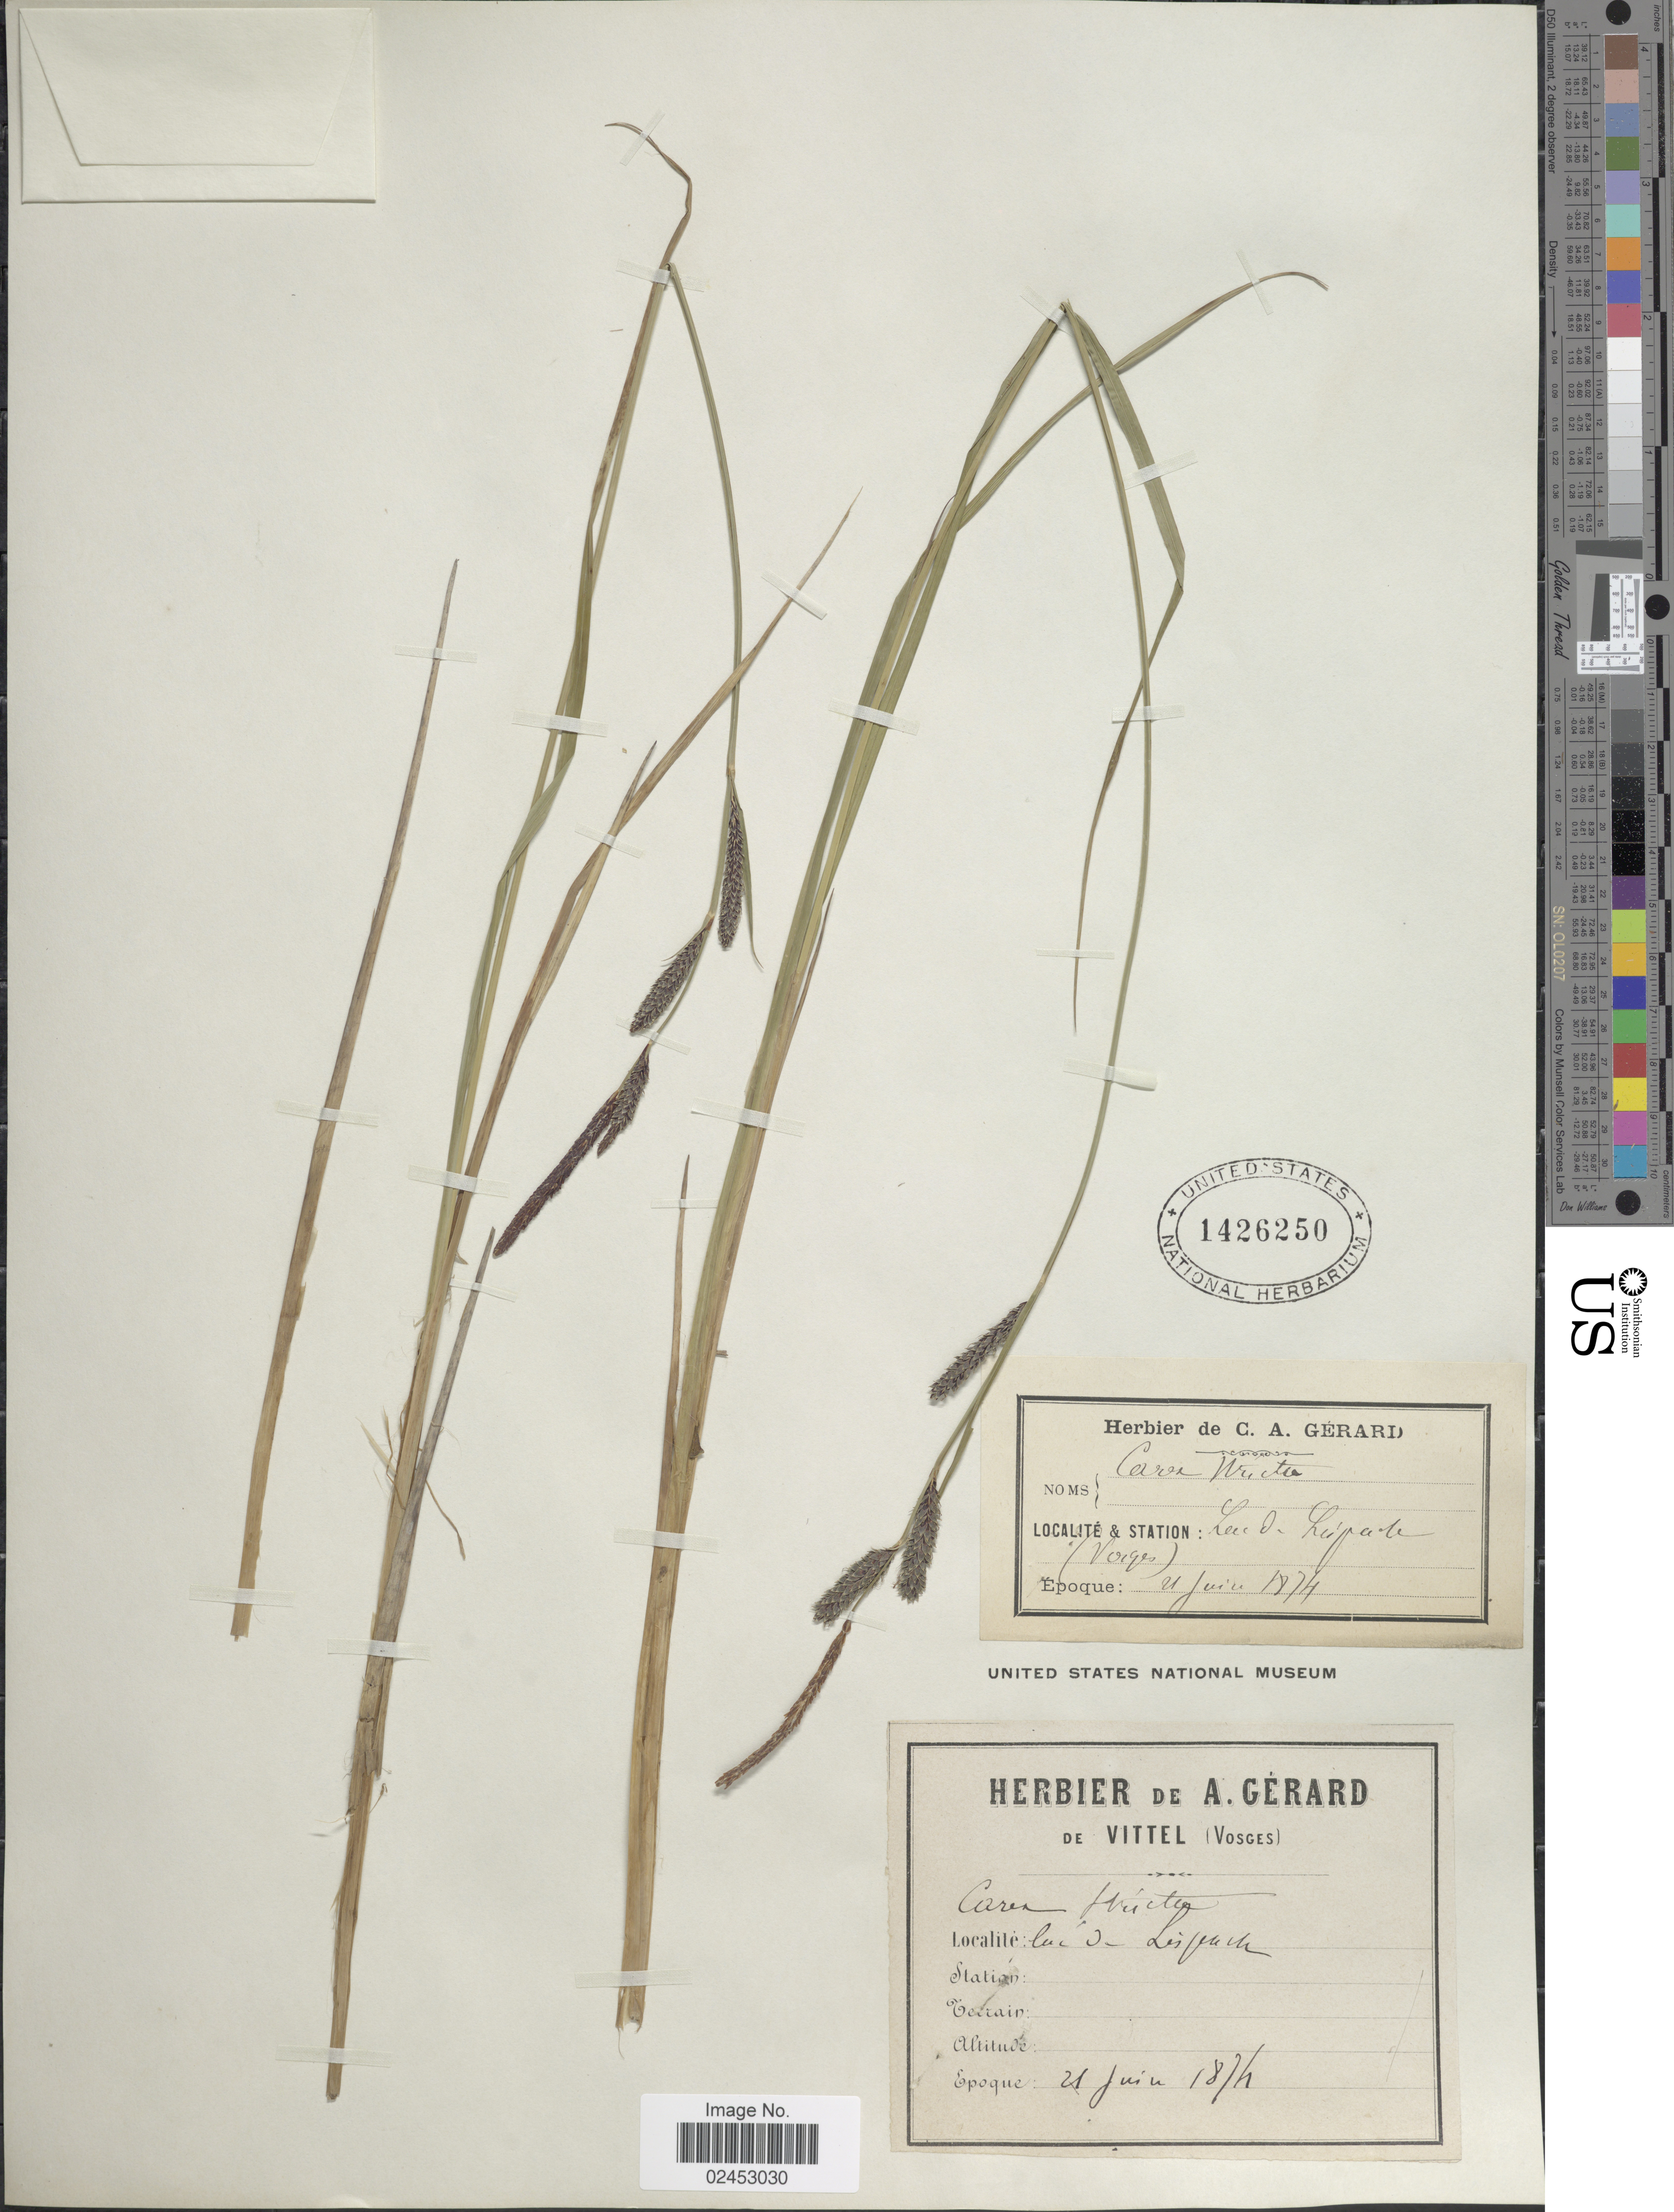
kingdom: Plantae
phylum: Tracheophyta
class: Liliopsida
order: Poales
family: Cyperaceae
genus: Carex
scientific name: Carex stricta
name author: Lam.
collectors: Ex herb. de C. A. Gérard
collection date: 1874-06-21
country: France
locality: Lac di Lupate (Vosges)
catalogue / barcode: US 1426250